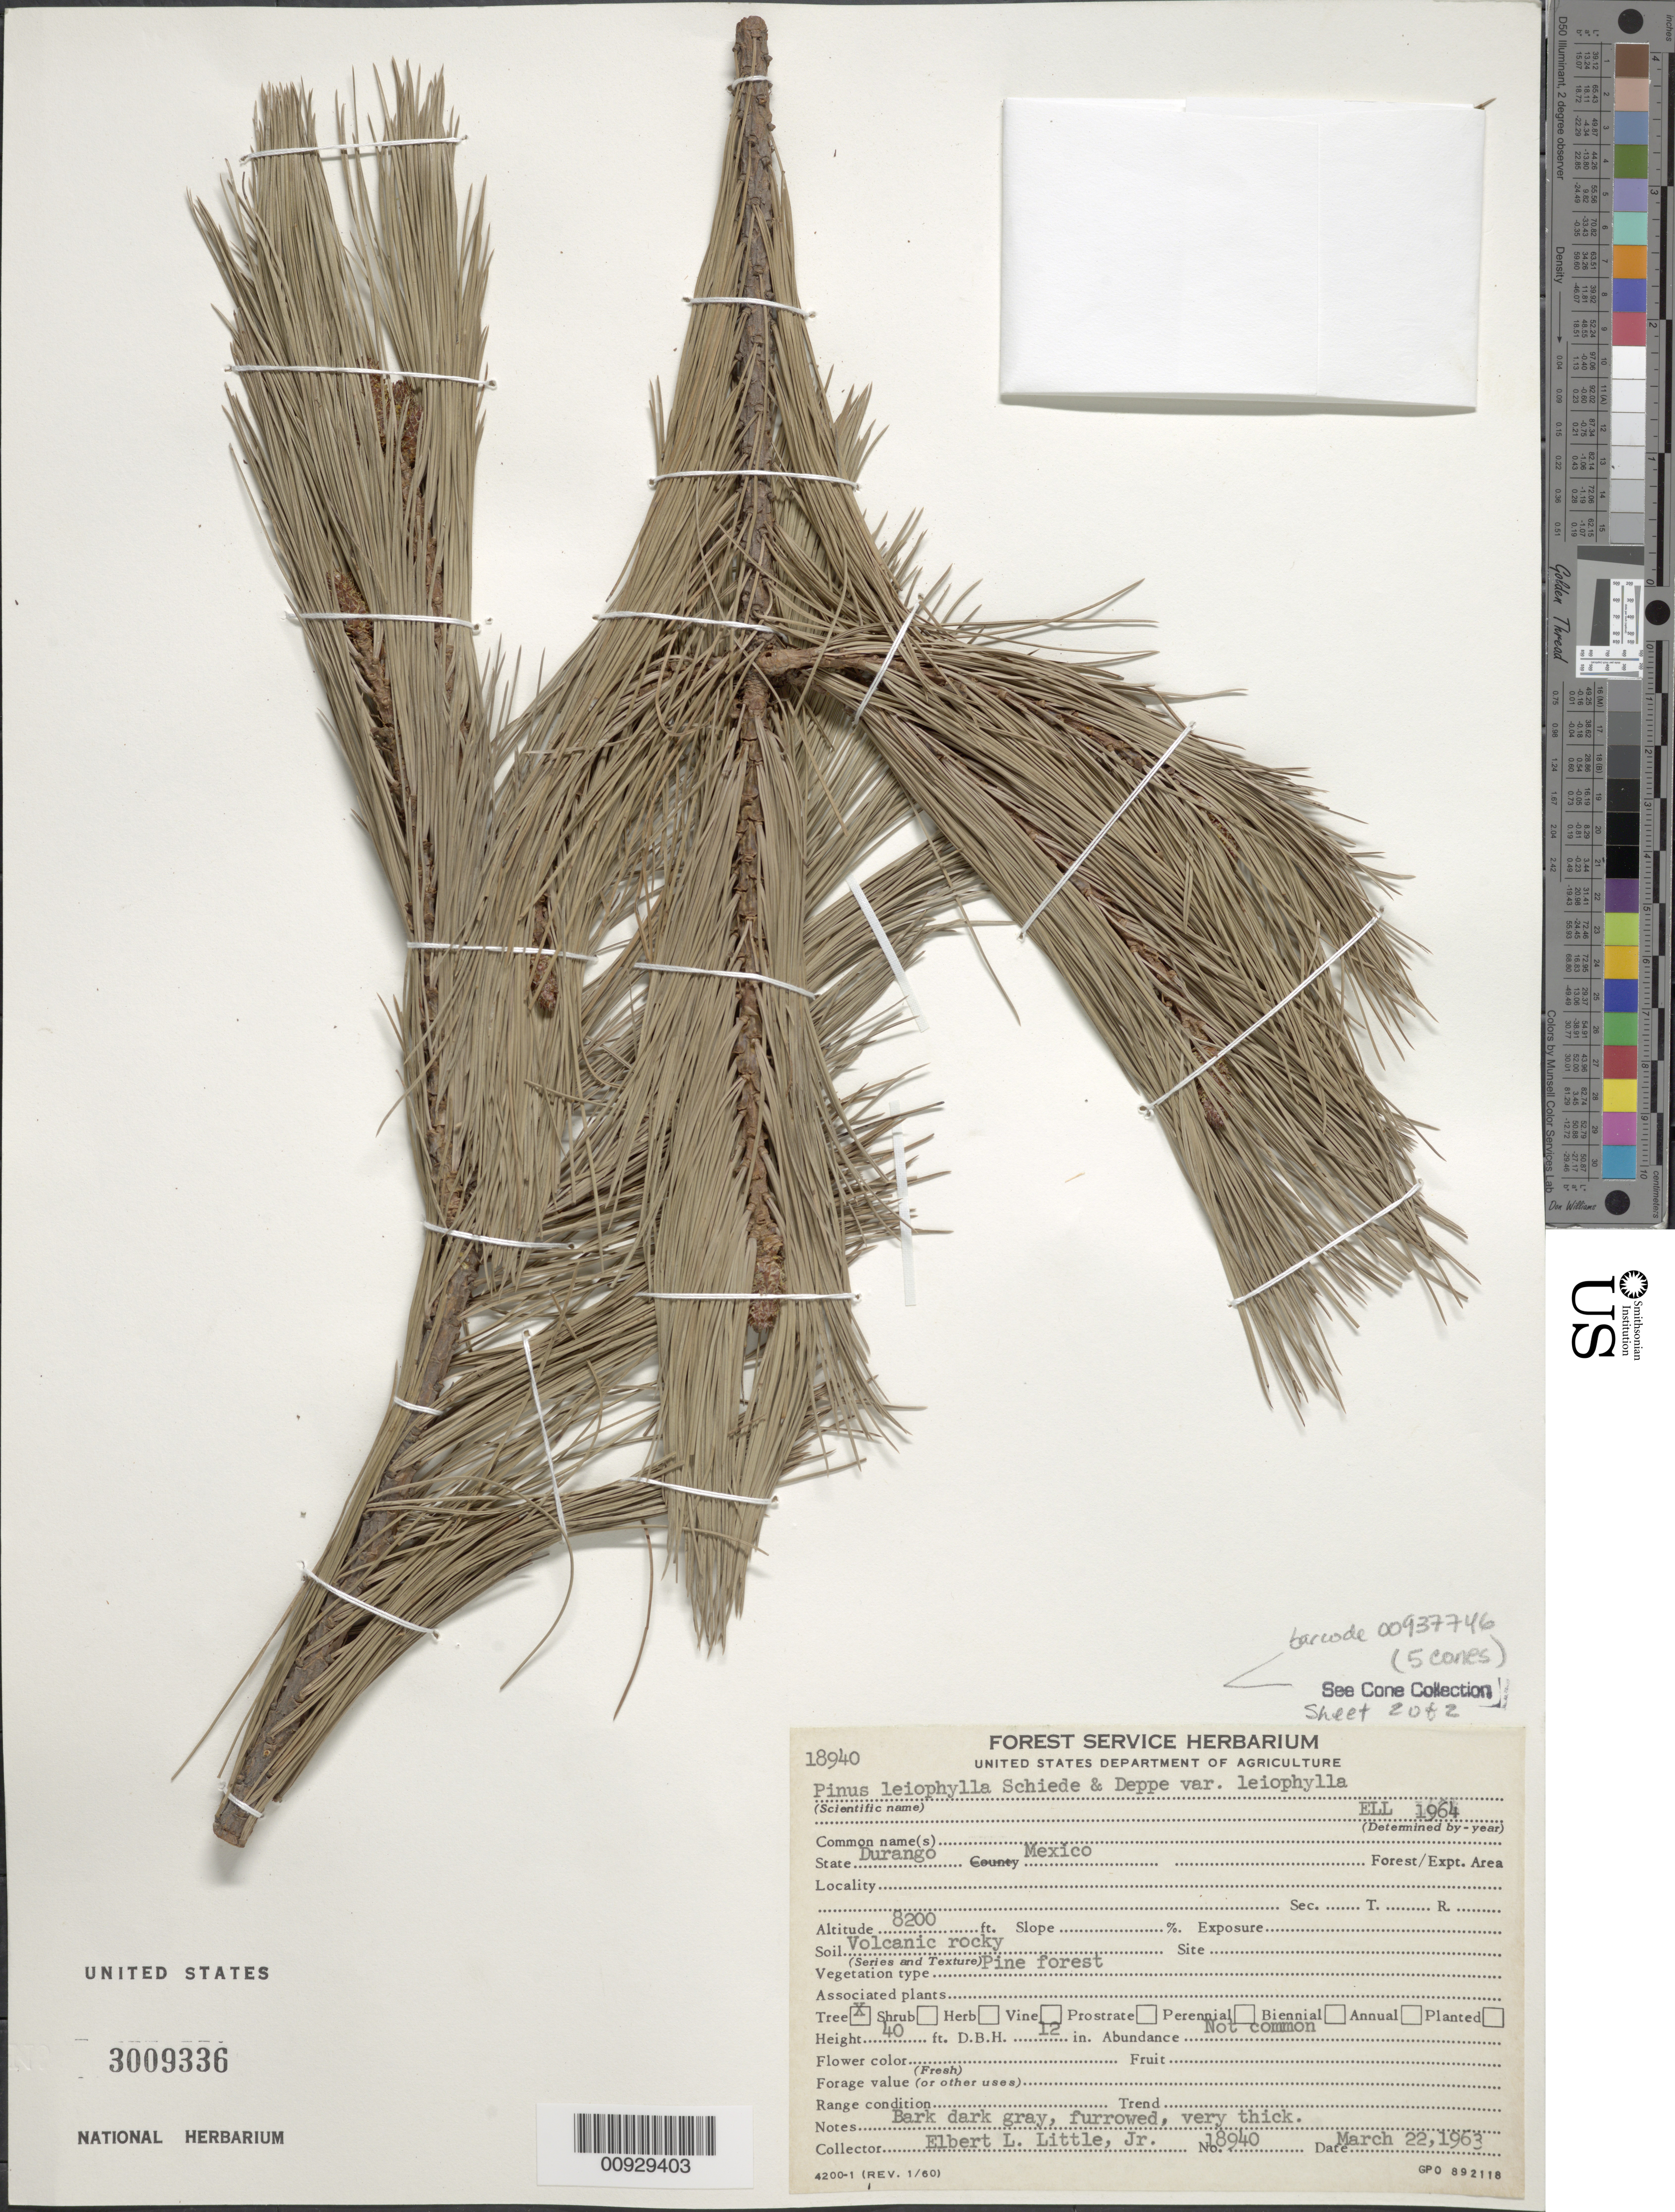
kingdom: Plantae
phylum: Tracheophyta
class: Pinopsida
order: Pinales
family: Pinaceae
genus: Pinus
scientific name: Pinus leiophylla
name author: Schiede ex Schltdl. & Cham.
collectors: E. L. Little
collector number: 18940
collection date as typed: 22 Mar 1963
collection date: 1963-03-22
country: Mexico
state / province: Durango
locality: Durango.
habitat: Pine forest. Soil volcanic rocky.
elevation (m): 2499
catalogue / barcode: US 3009336